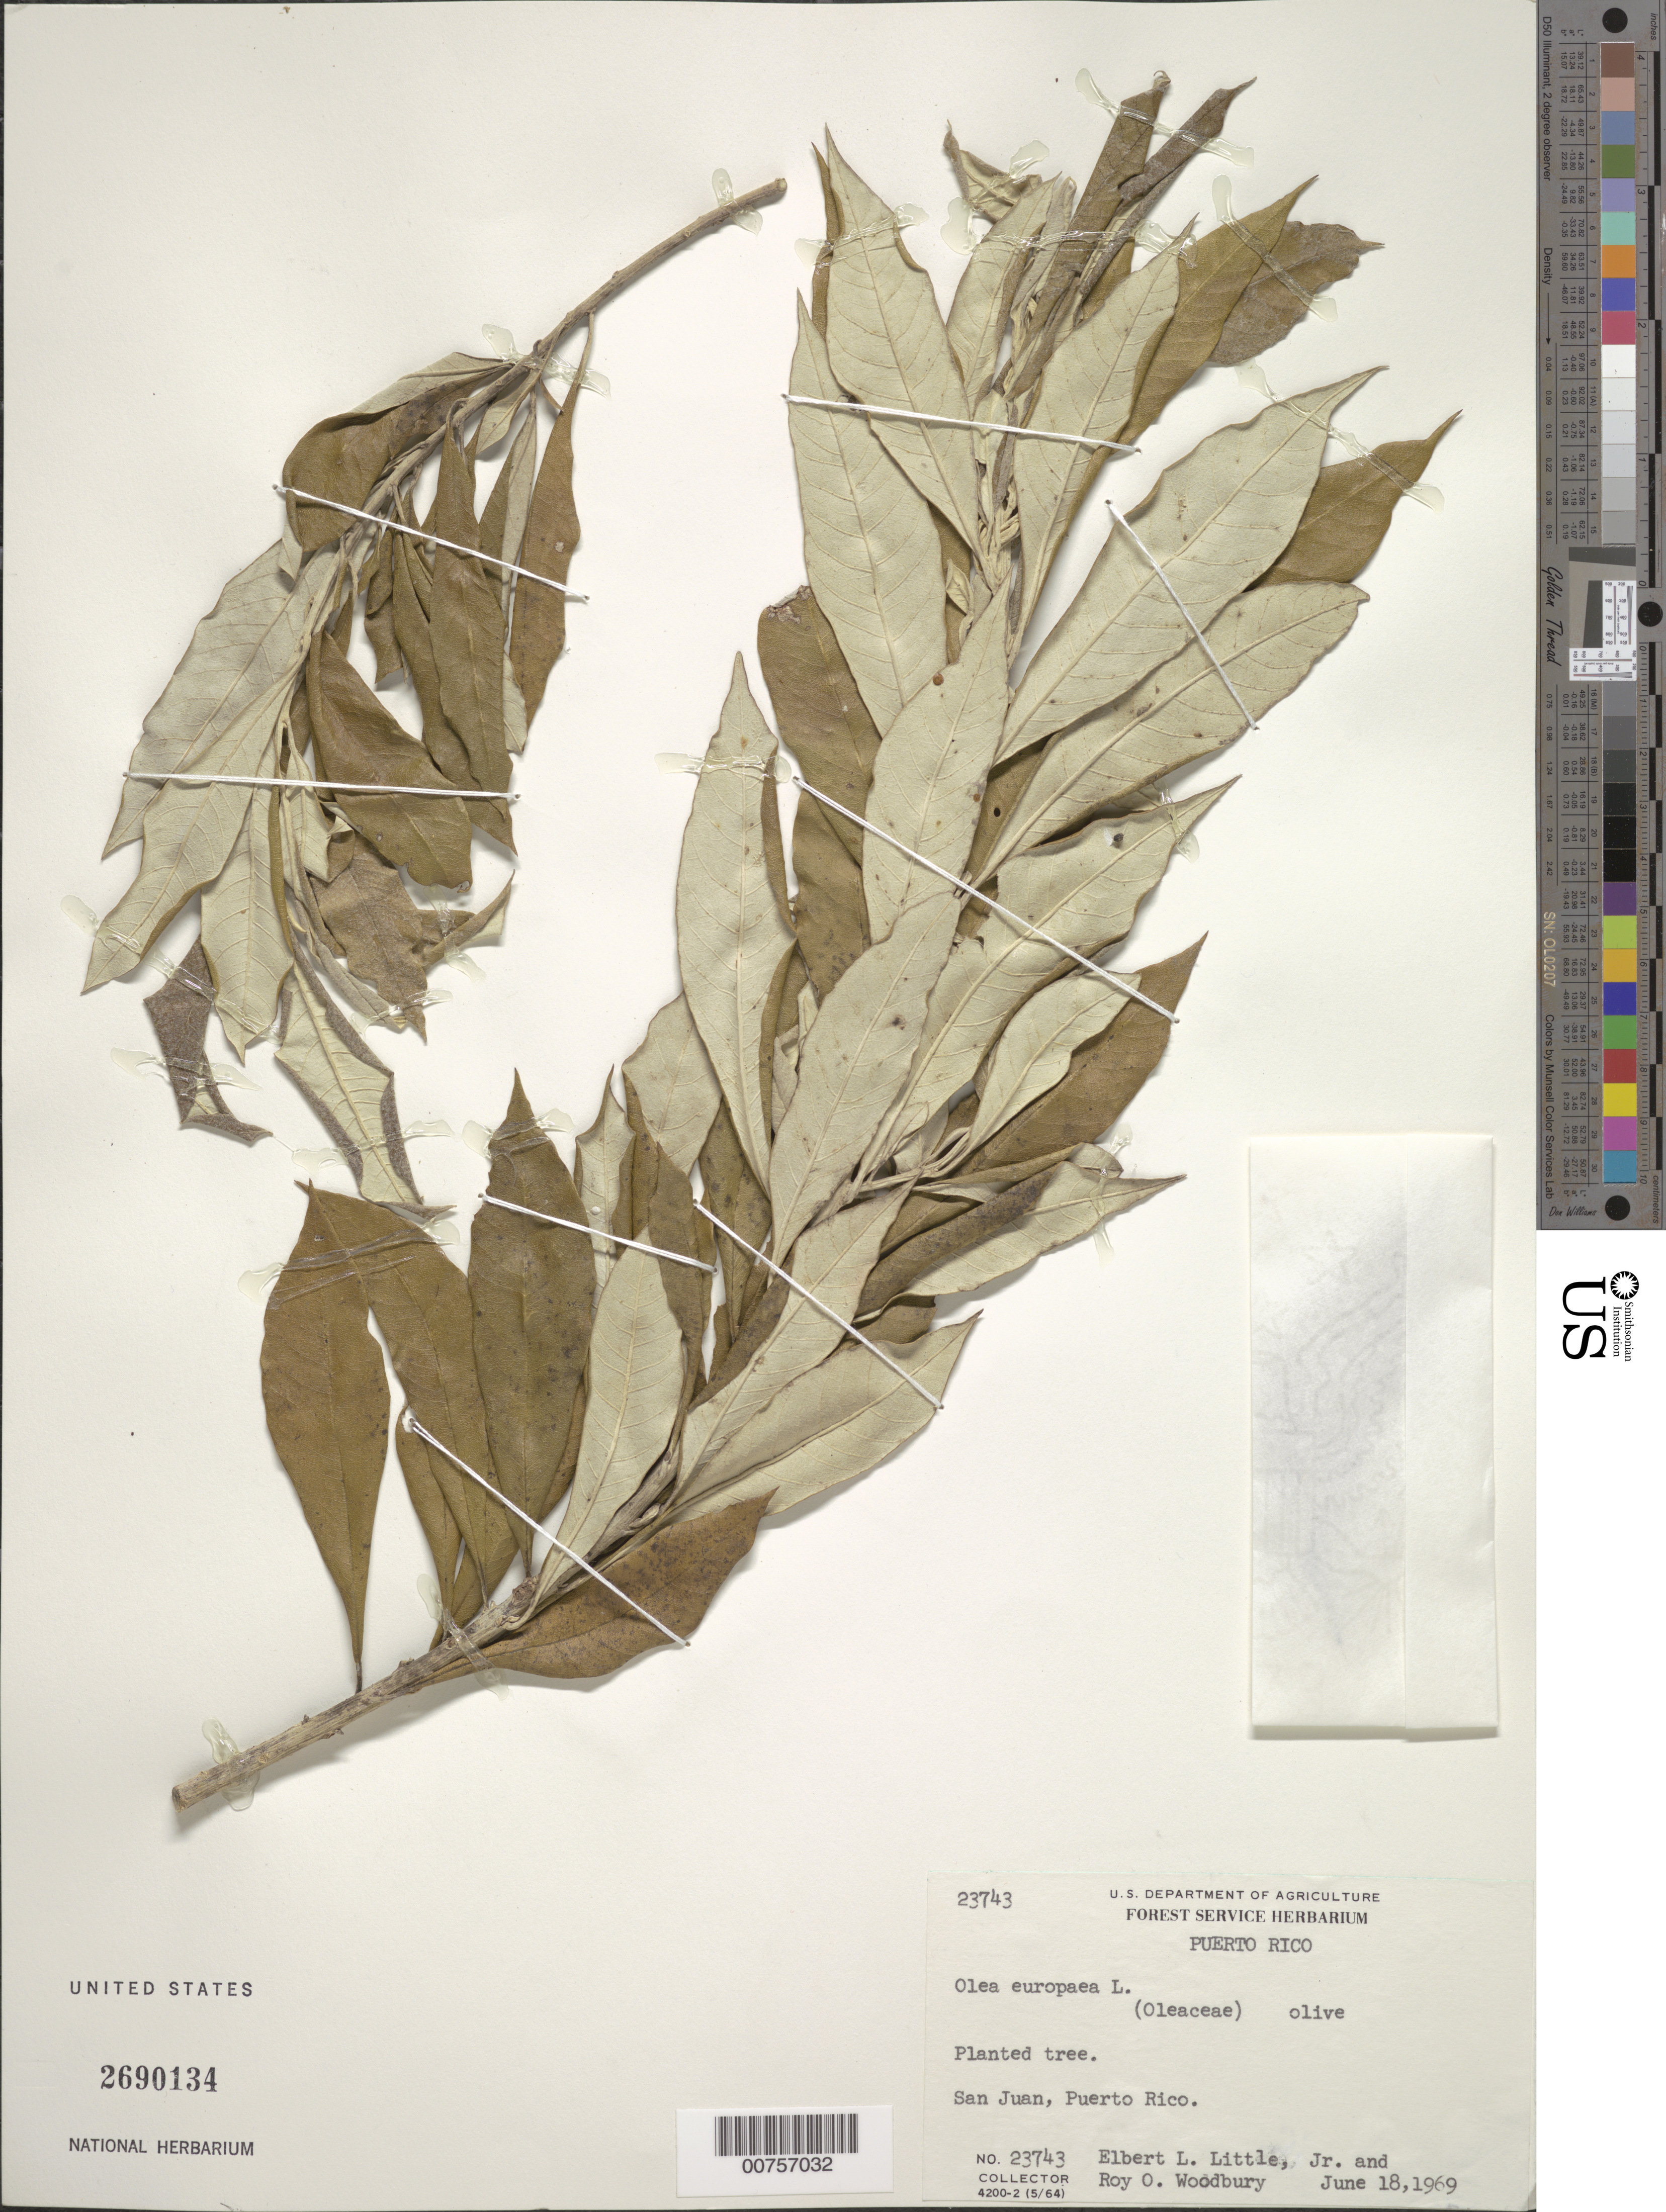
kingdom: Plantae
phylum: Tracheophyta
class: Magnoliopsida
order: Lamiales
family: Oleaceae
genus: Olea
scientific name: Olea europaea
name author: L.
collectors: E. L. Little & R. O. Woodbury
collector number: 23743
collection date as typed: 18 Jun 1969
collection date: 1969-06-18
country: Puerto Rico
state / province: San Juan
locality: San Juan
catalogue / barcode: US 2690134